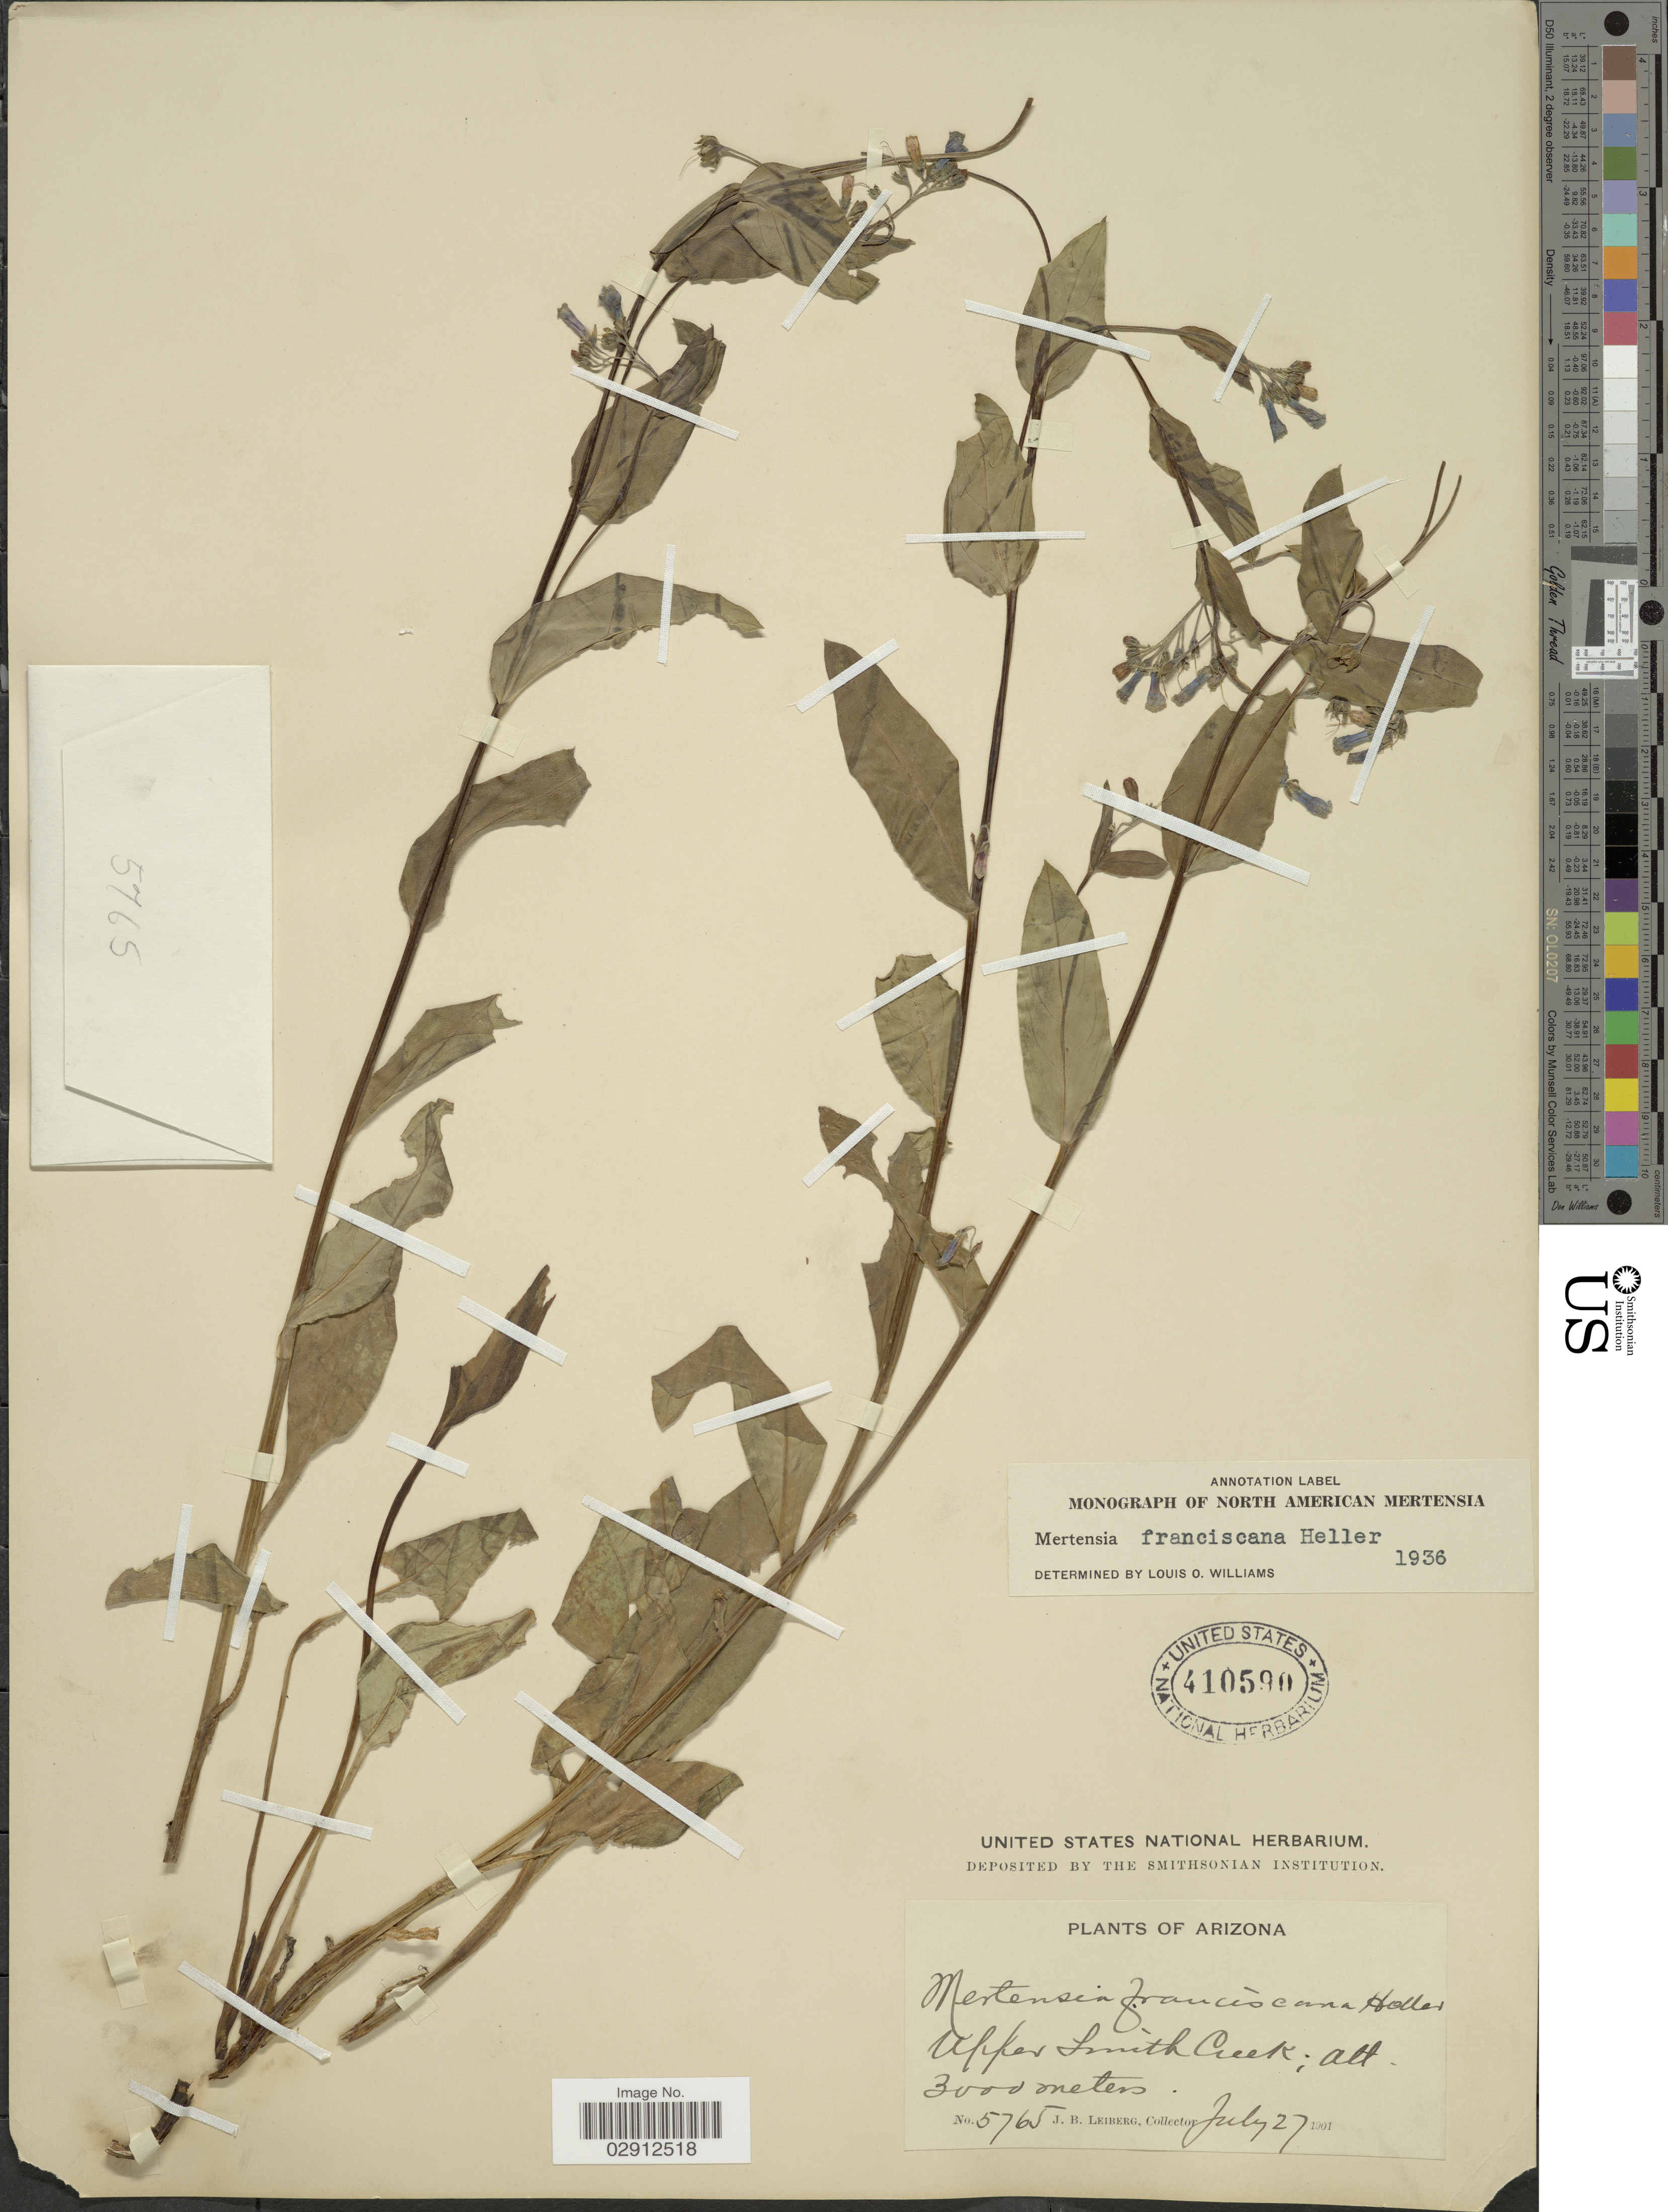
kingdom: Plantae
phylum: Tracheophyta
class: Magnoliopsida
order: Boraginales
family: Boraginaceae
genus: Mertensia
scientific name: Mertensia franciscana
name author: A. Heller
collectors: J. B. Leiberg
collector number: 5765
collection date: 1901-07-27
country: United States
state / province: Arizona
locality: Upper Smith Creek.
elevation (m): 3000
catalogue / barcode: US 410590